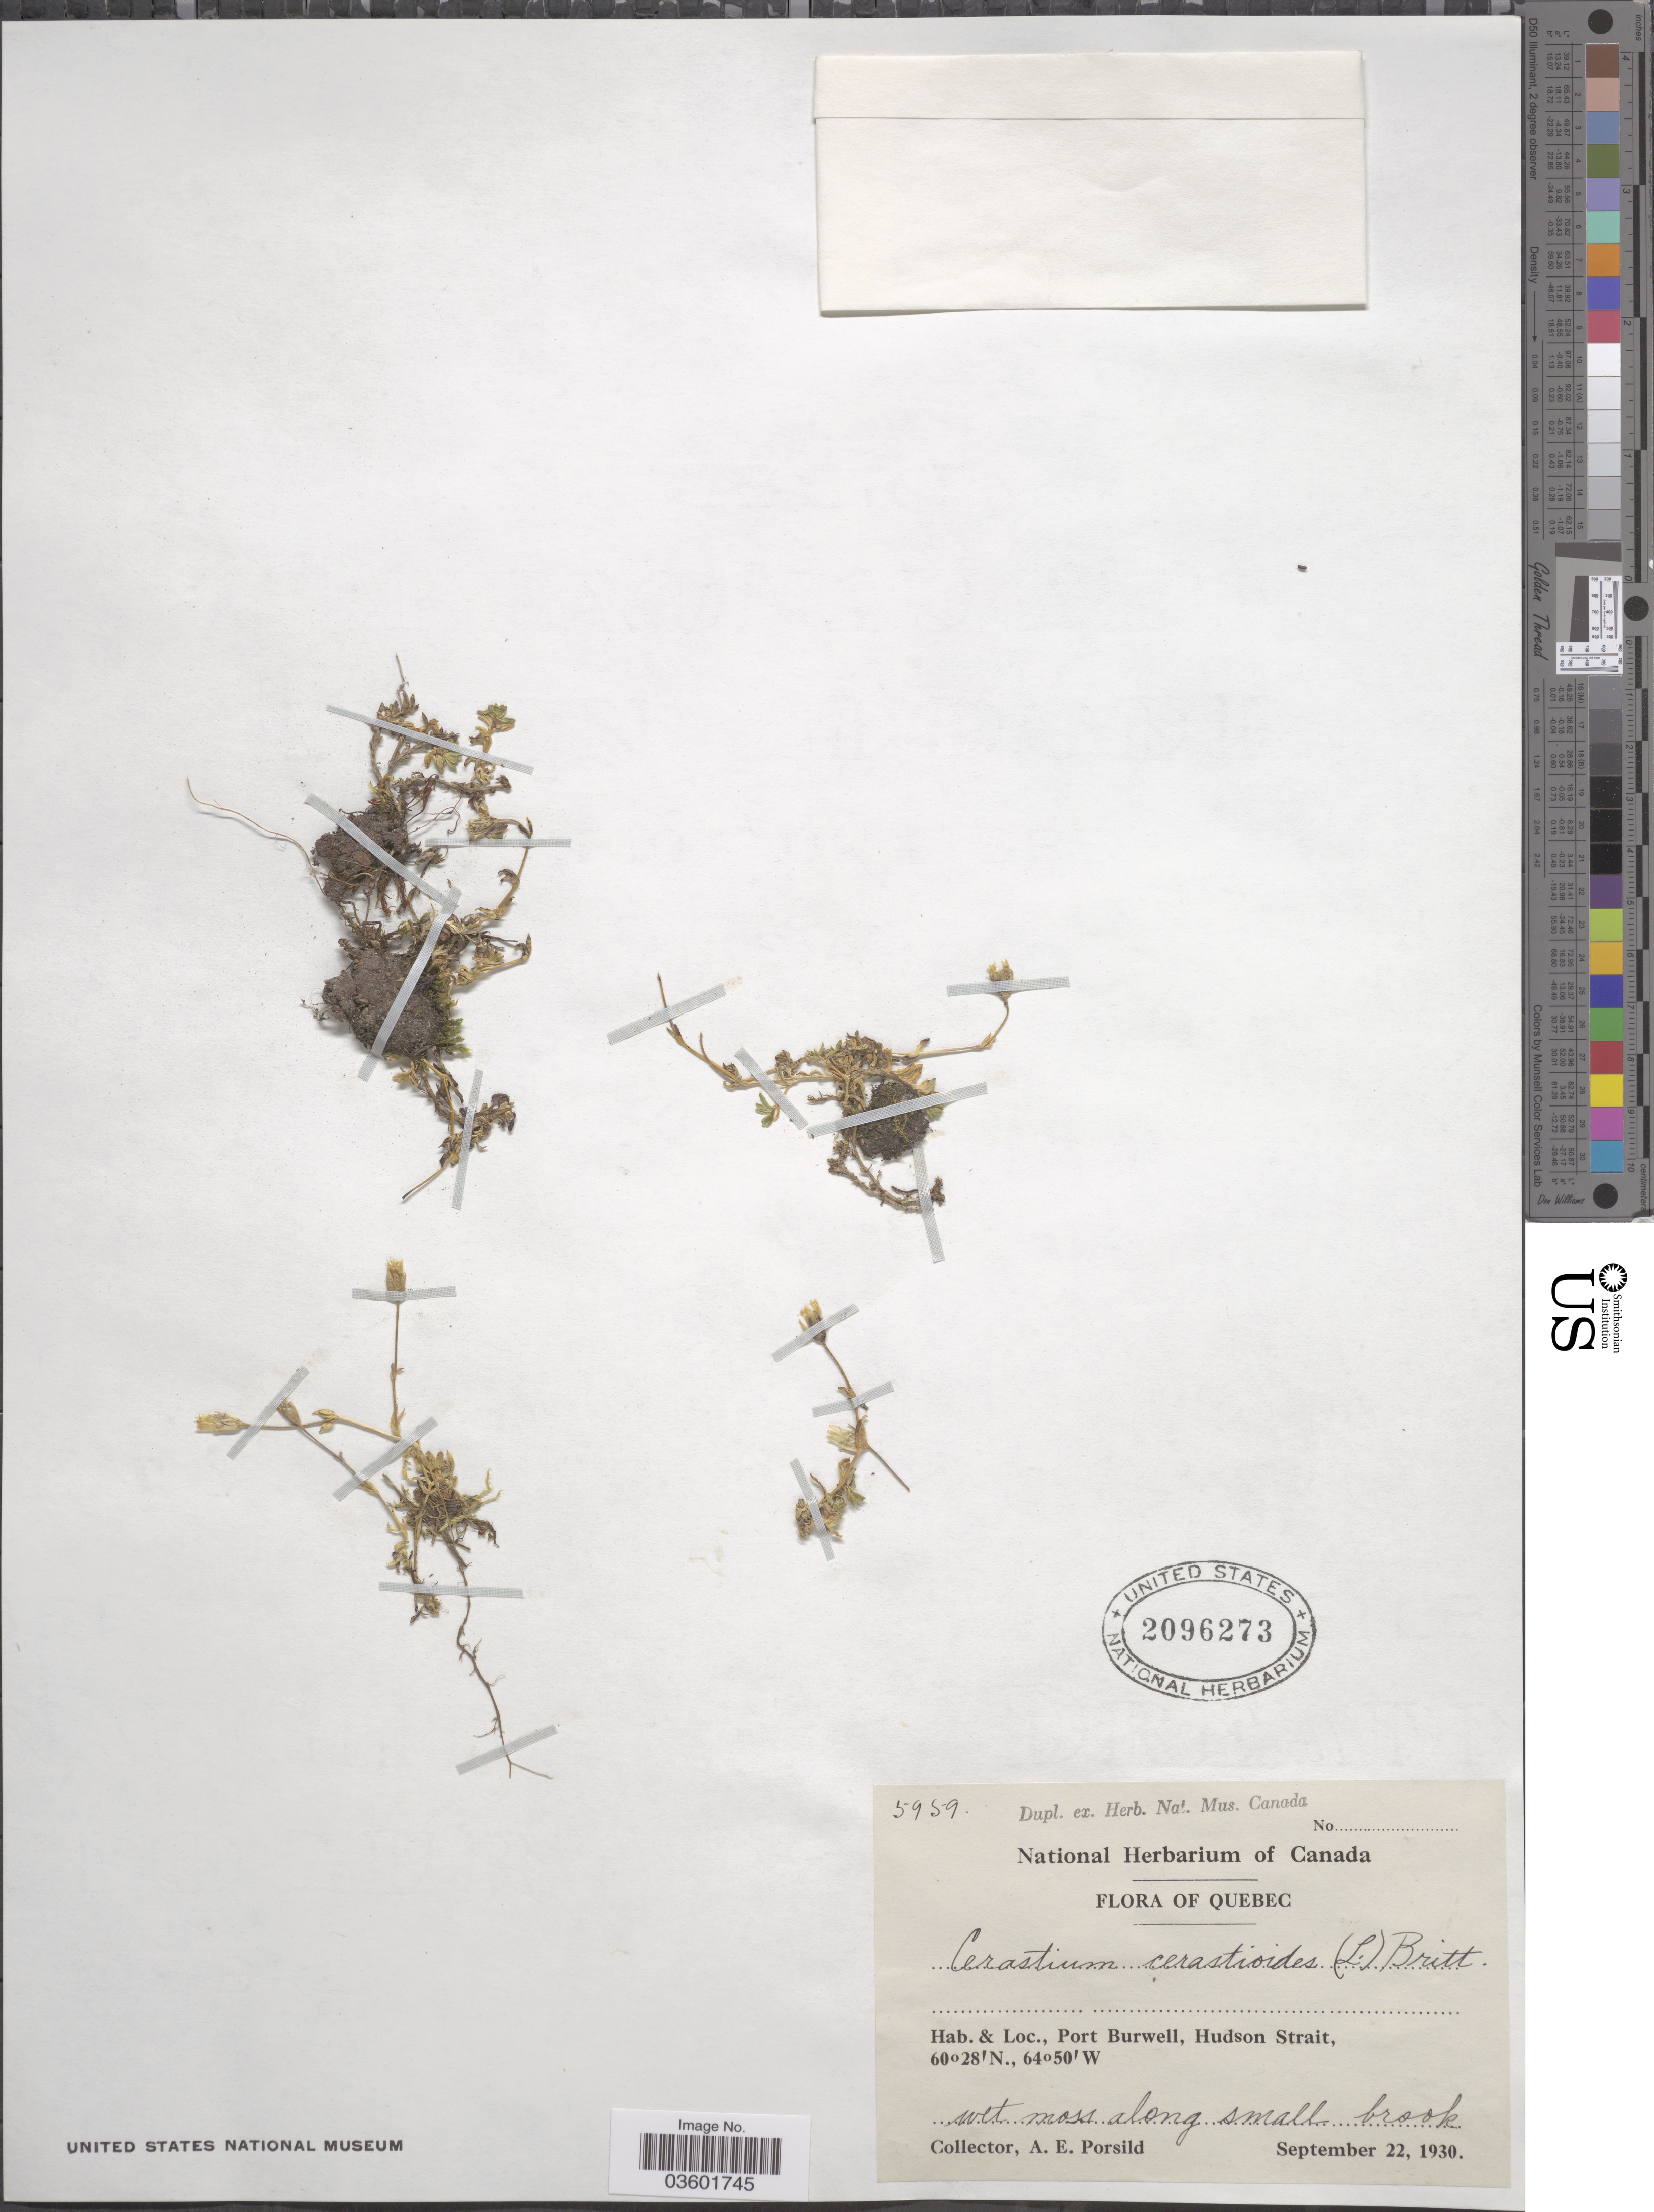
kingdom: Plantae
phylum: Tracheophyta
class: Magnoliopsida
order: Caryophyllales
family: Caryophyllaceae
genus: Cerastium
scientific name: Cerastium cerastoides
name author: (L.) Britton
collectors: A. E. Porsild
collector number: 5959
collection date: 1930-09-22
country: Canada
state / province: Quebec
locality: Port Burwell, Hudson Strait.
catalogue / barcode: US 2096273